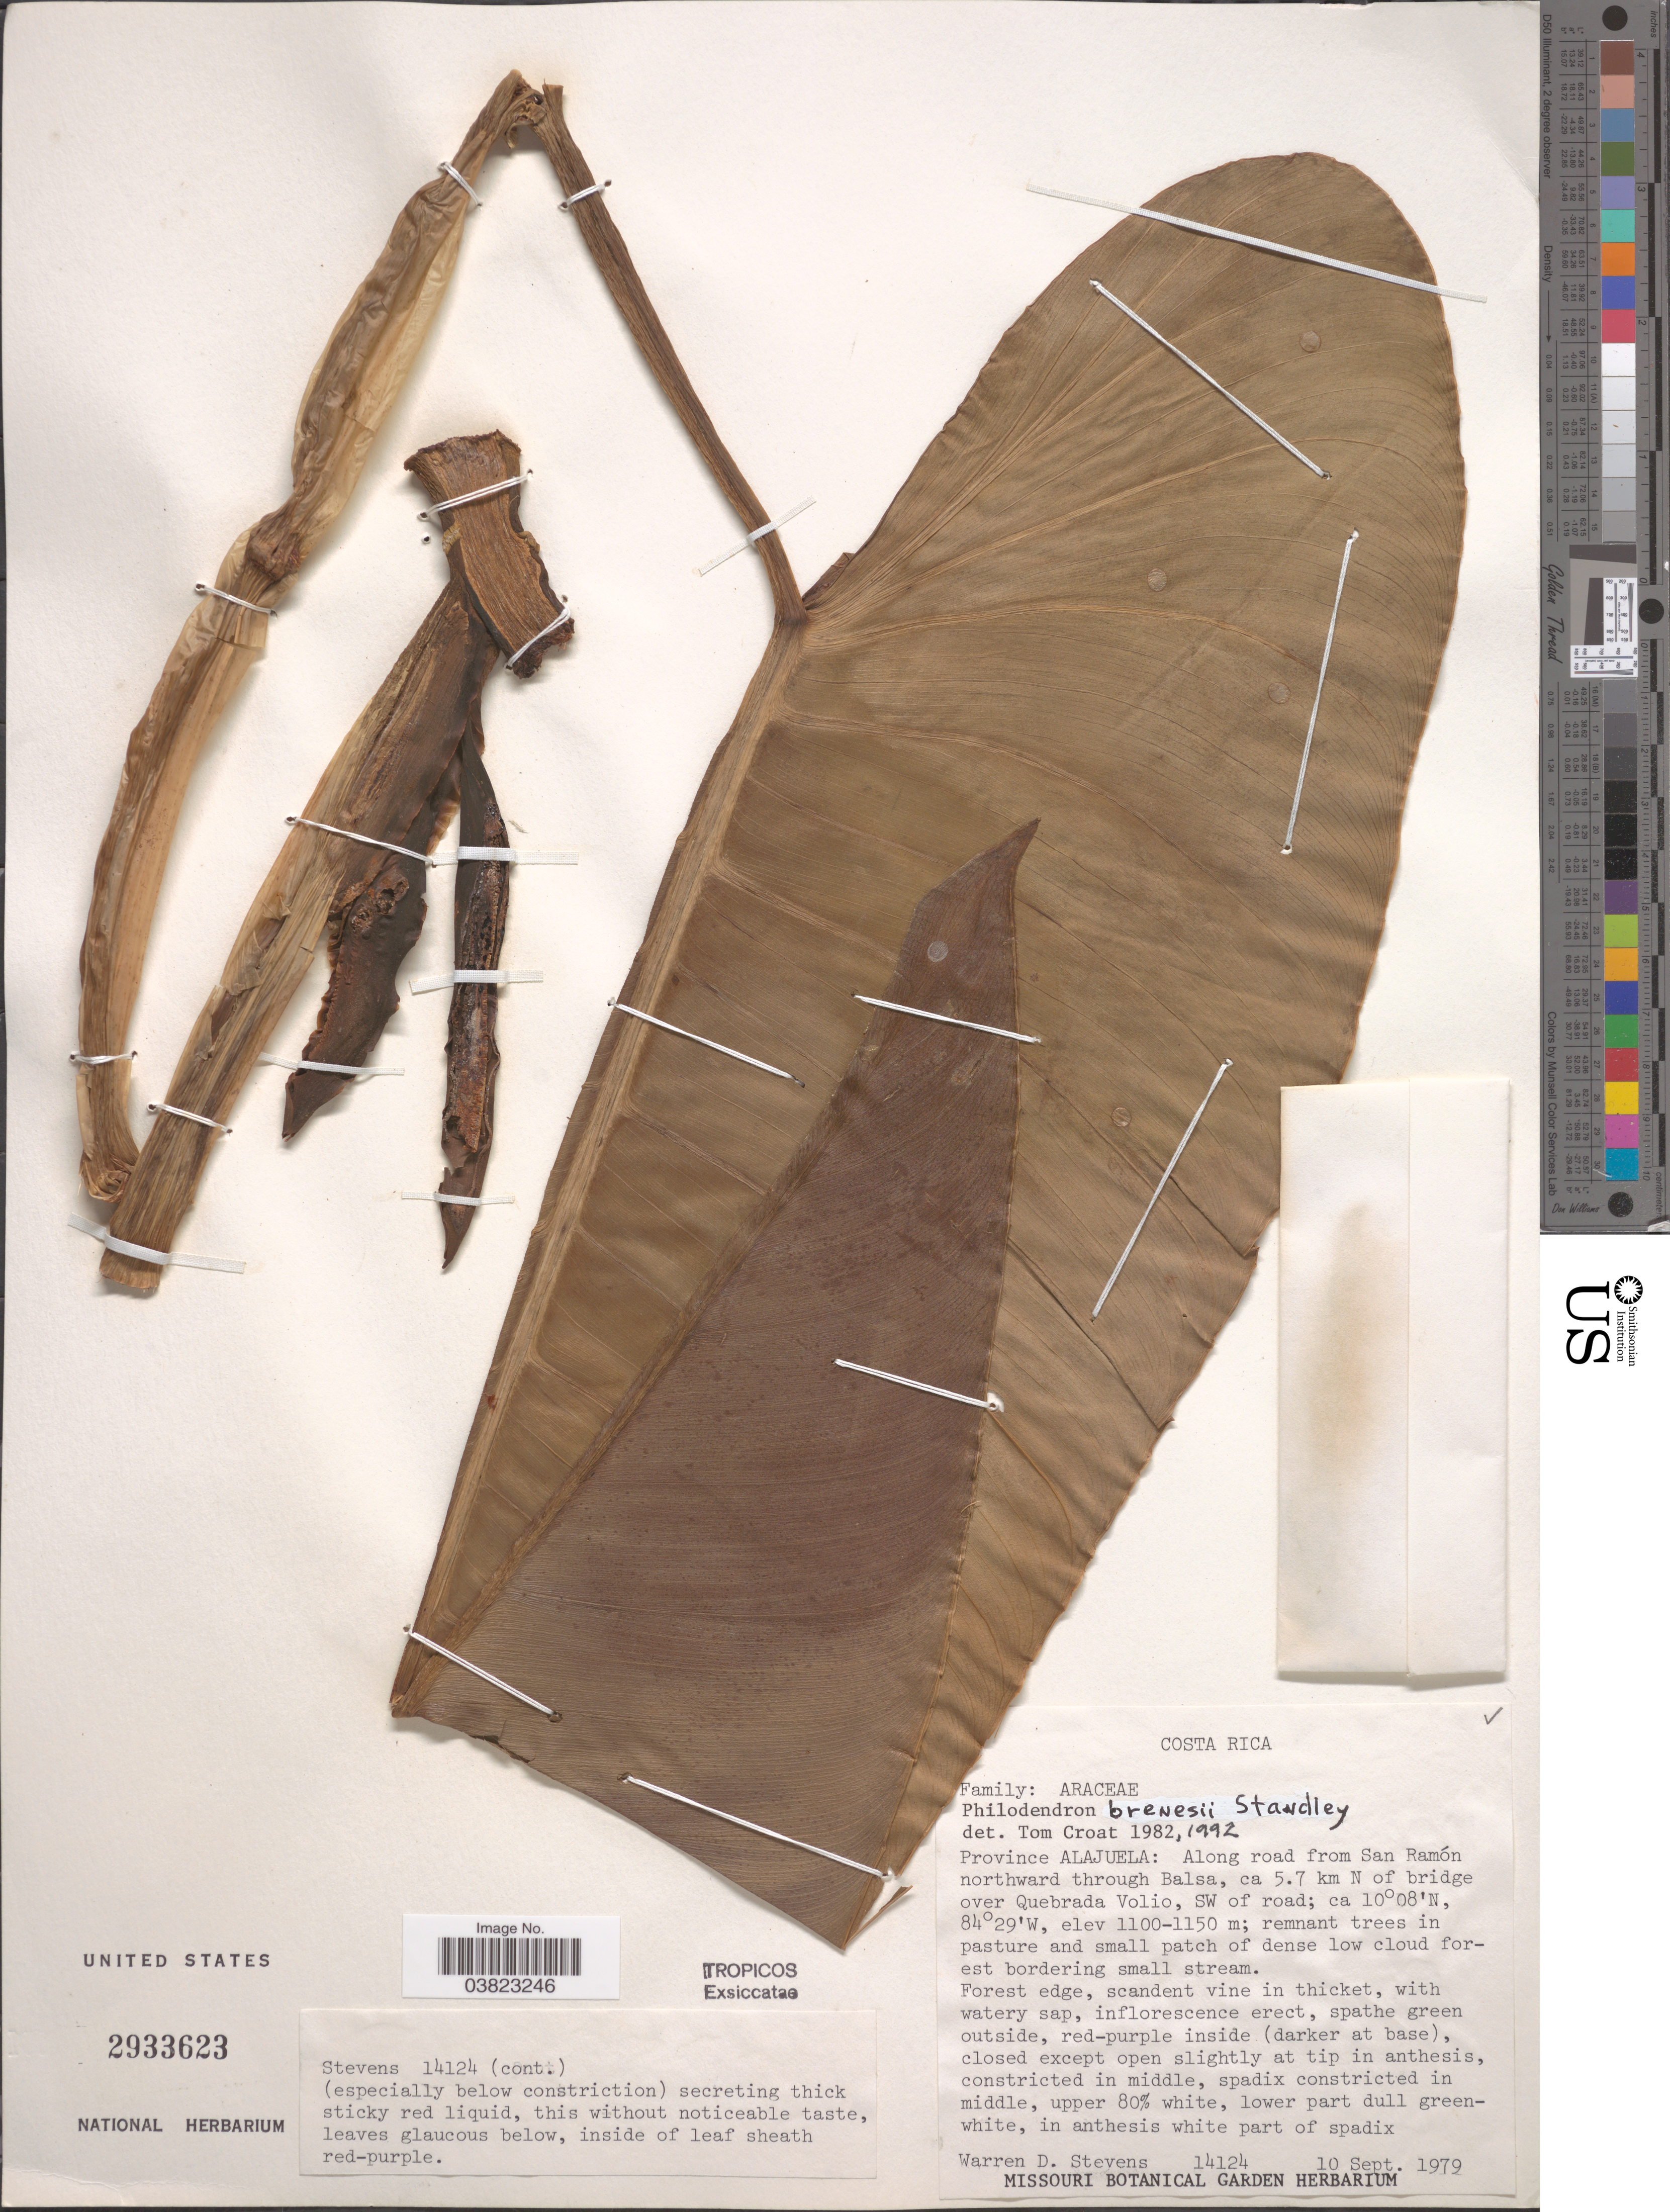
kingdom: Plantae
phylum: Tracheophyta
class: Liliopsida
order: Alismatales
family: Araceae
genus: Philodendron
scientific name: Philodendron brenesii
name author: Standl.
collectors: W. D. Stevens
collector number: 14124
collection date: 1979-09-10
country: Costa Rica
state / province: Alajuela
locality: Along road from San Ramón northward through Balsa, ca 5.7 km N of bridge over Quebrada Volio, SW of road.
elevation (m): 1100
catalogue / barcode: US 2933623